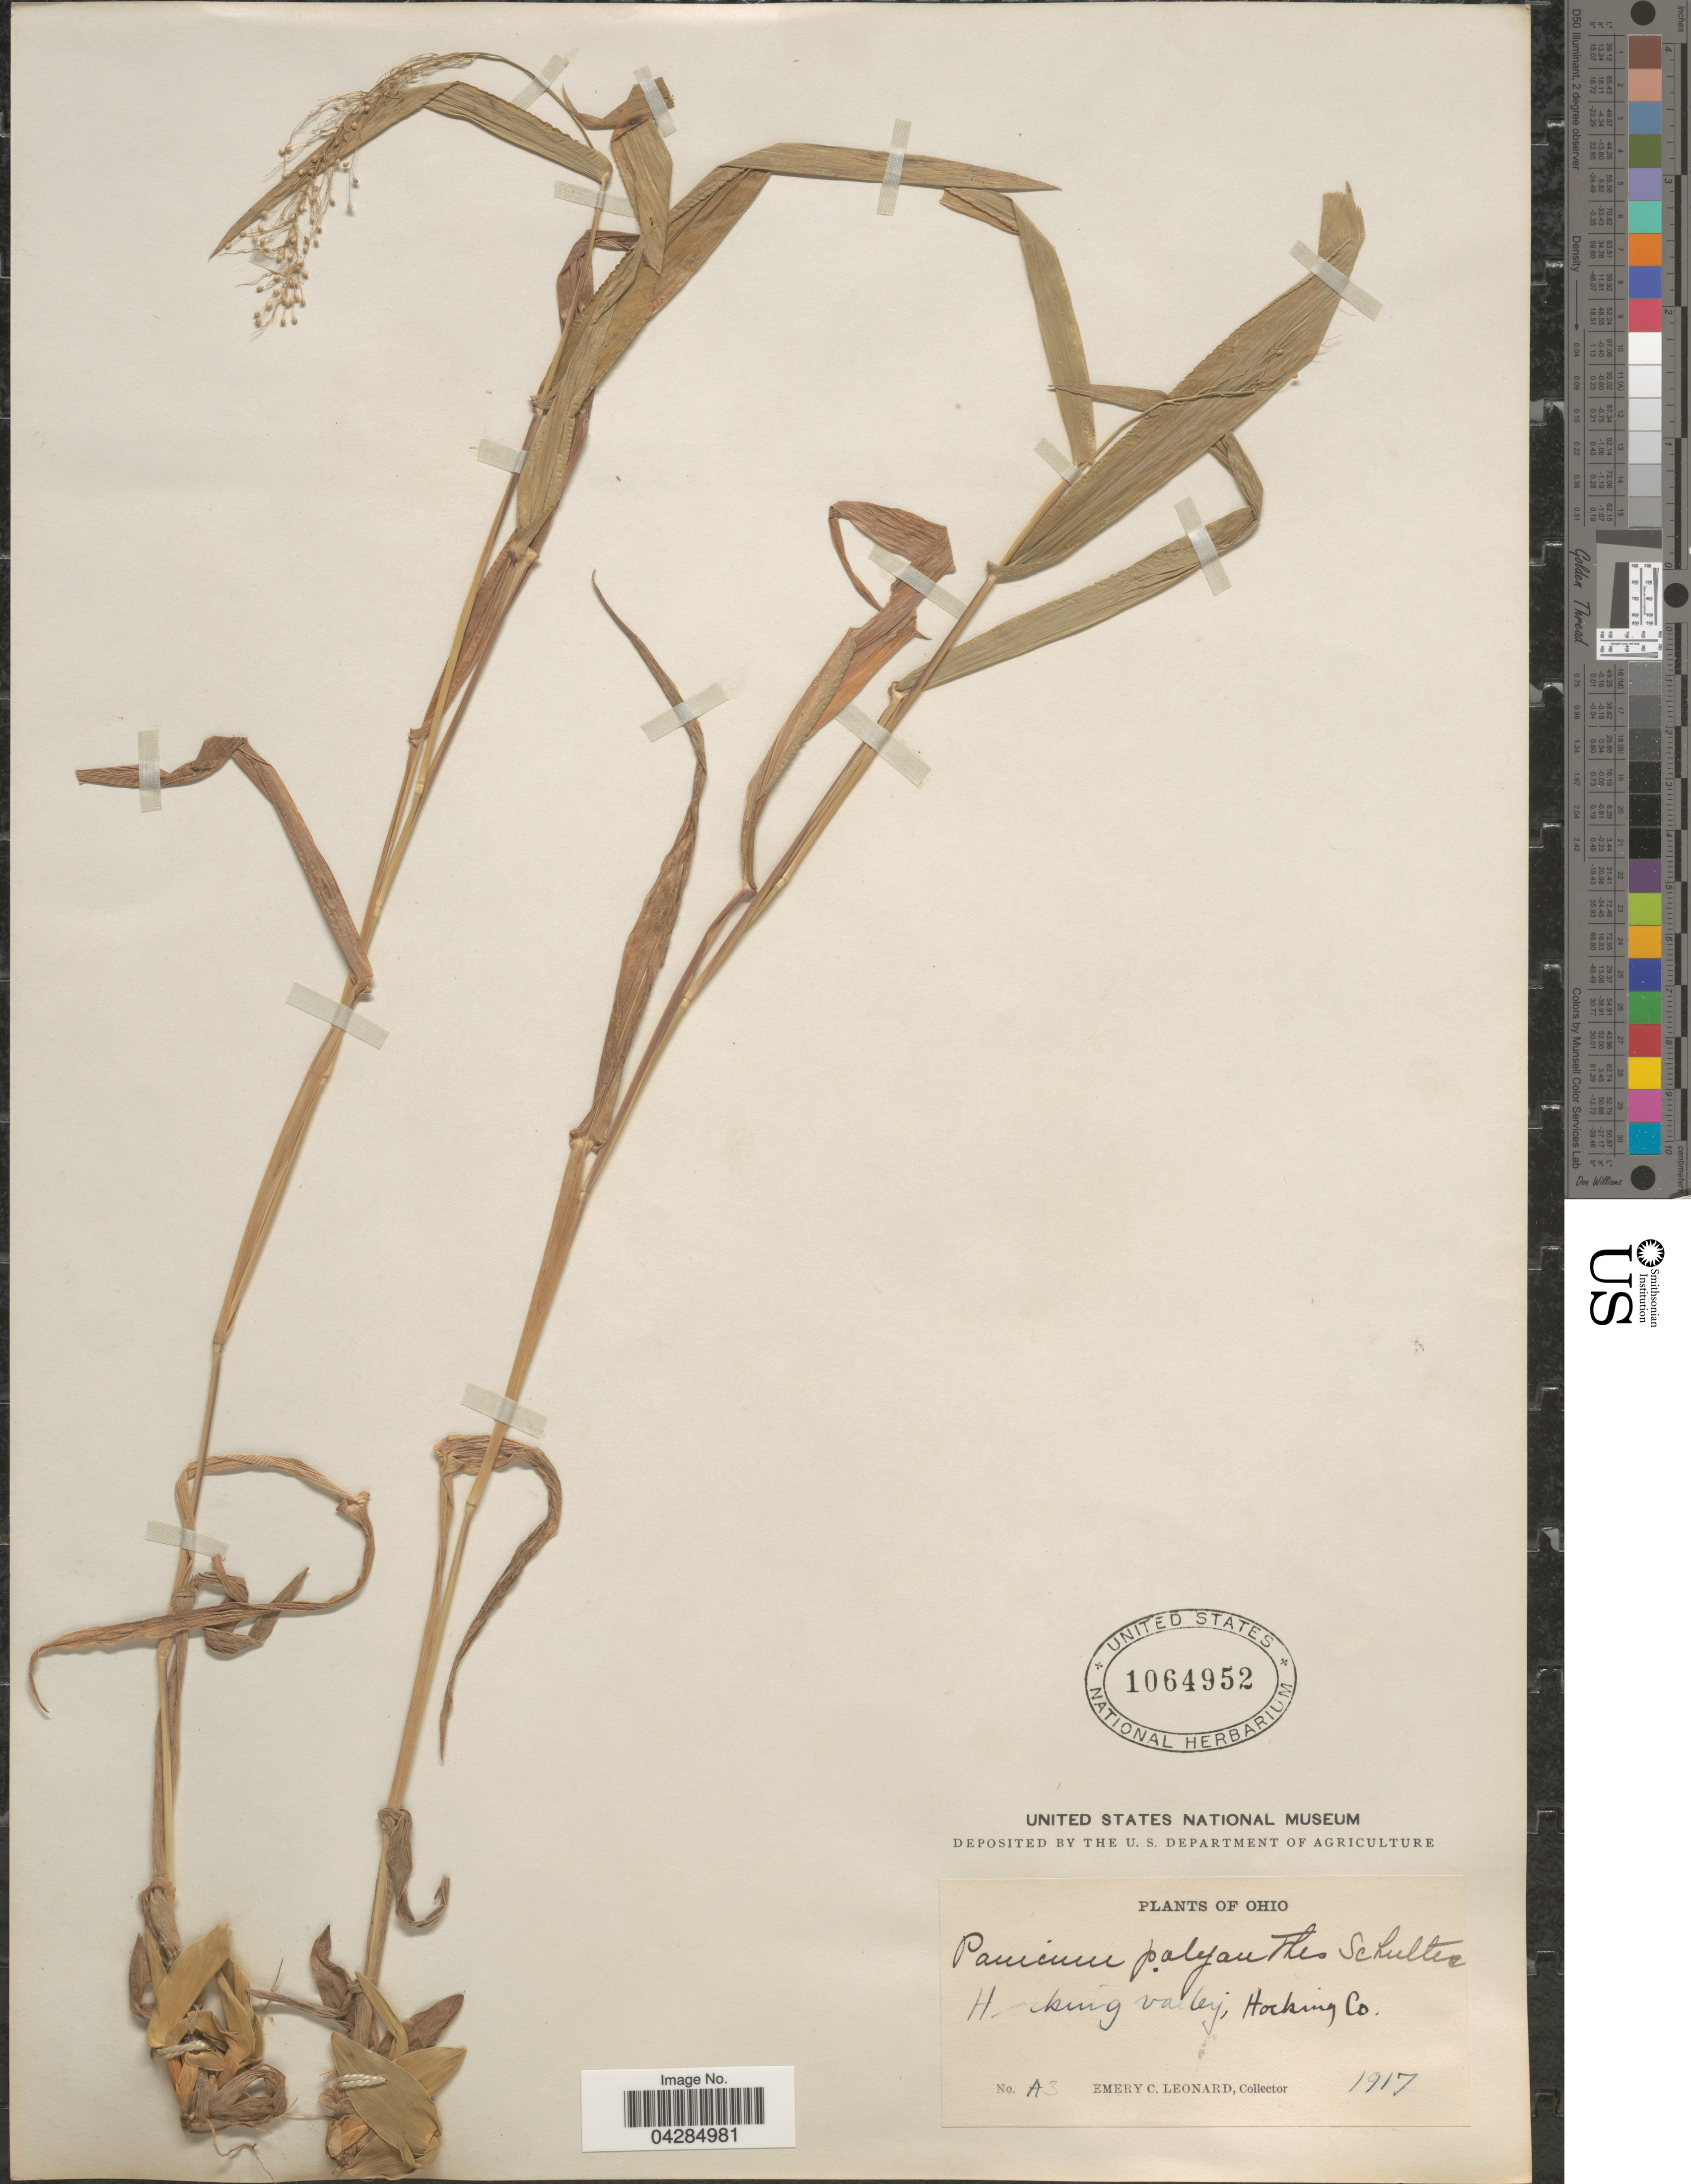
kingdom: Plantae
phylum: Tracheophyta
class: Liliopsida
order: Poales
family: Poaceae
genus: Dichanthelium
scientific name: Dichanthelium portoricense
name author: (Desv. ex Ham.) B.F. Hansen & Wunderlin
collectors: E. C. Leonard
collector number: A3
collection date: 1917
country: United States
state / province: Ohio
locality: Hocking valley, Hocking Co.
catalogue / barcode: US 1064952